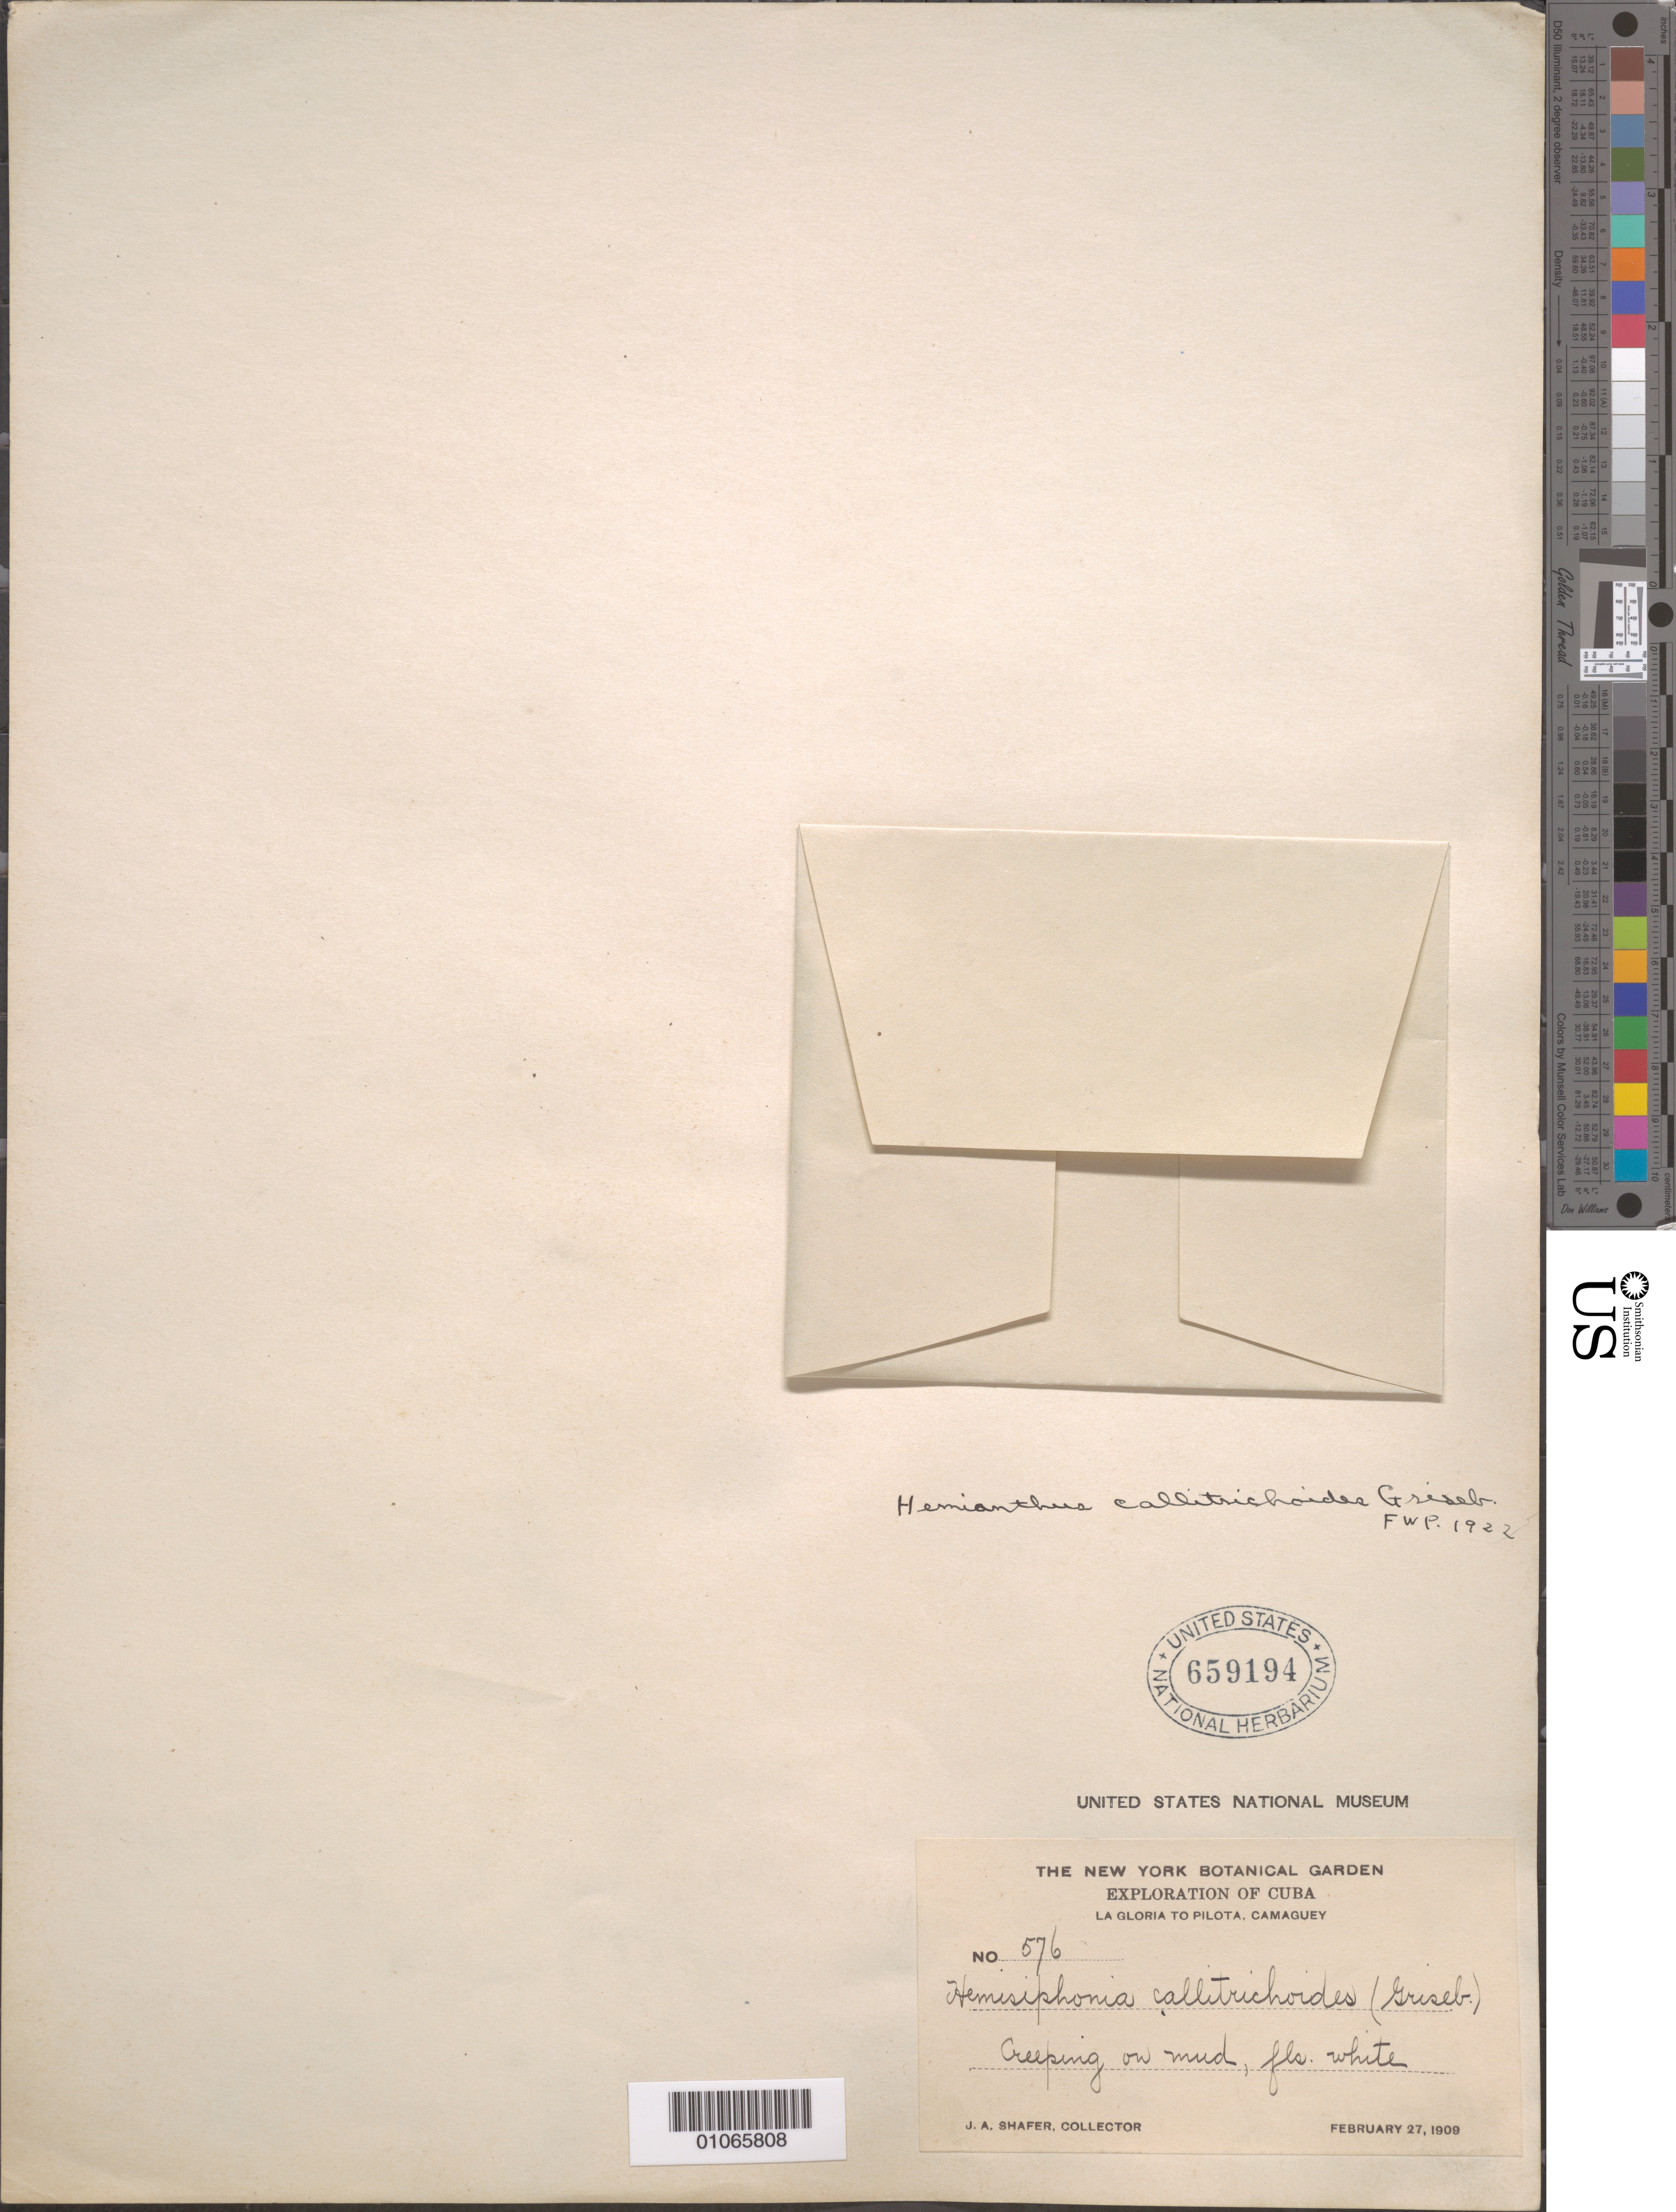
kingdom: Plantae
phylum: Tracheophyta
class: Magnoliopsida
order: Lamiales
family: Linderniaceae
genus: Hemianthus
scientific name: Hemianthus callitrichoides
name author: Griseb.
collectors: J. A. Shafer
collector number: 576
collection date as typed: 27 Feb 1909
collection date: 1909-02-27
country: Cuba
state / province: Camagüey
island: Cuba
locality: La Gloria to Pilota Creeping on mud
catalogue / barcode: US 659194